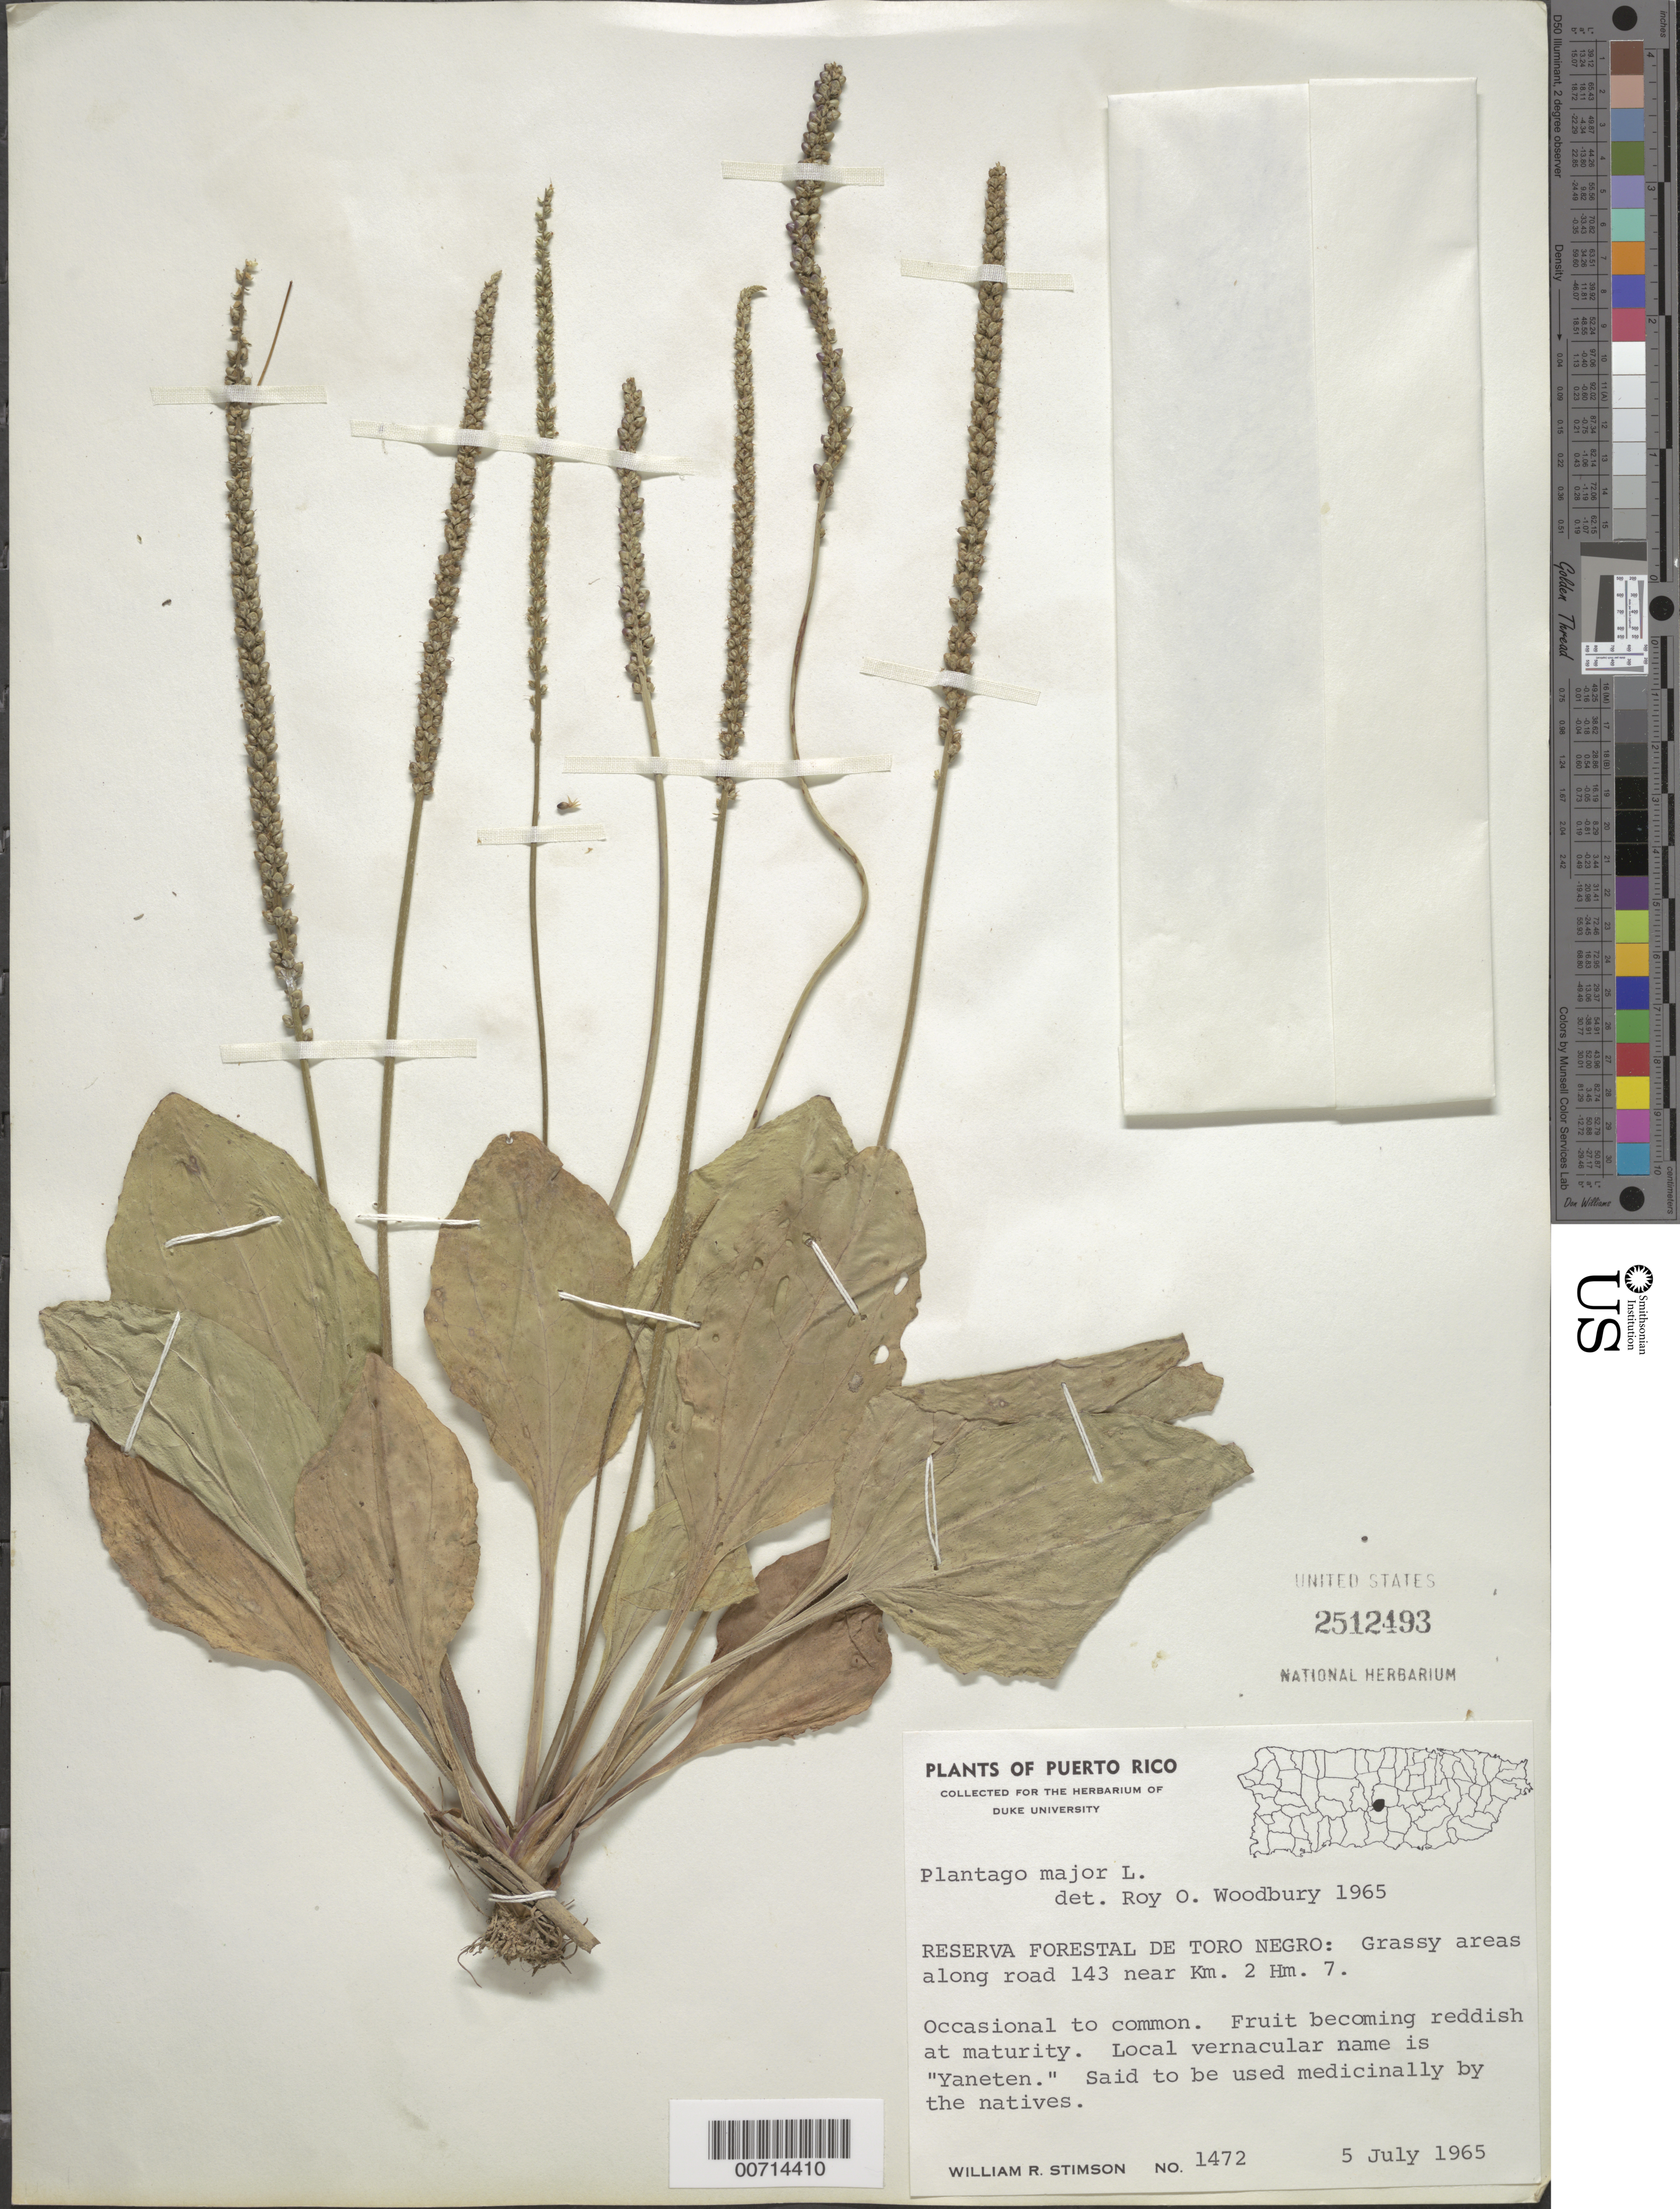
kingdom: Plantae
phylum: Tracheophyta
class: Magnoliopsida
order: Lamiales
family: Plantaginaceae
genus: Plantago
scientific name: Plantago major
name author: L.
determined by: Woodbury, R. O.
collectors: W. R. Stimson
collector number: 1472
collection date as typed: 05 Jul 1965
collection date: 1965-07-05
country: Puerto Rico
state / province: Orocovis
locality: Reserva Forestal De Toro Negro: Grassy areas along road 143 near km 2 hm 7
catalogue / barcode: US 2512493